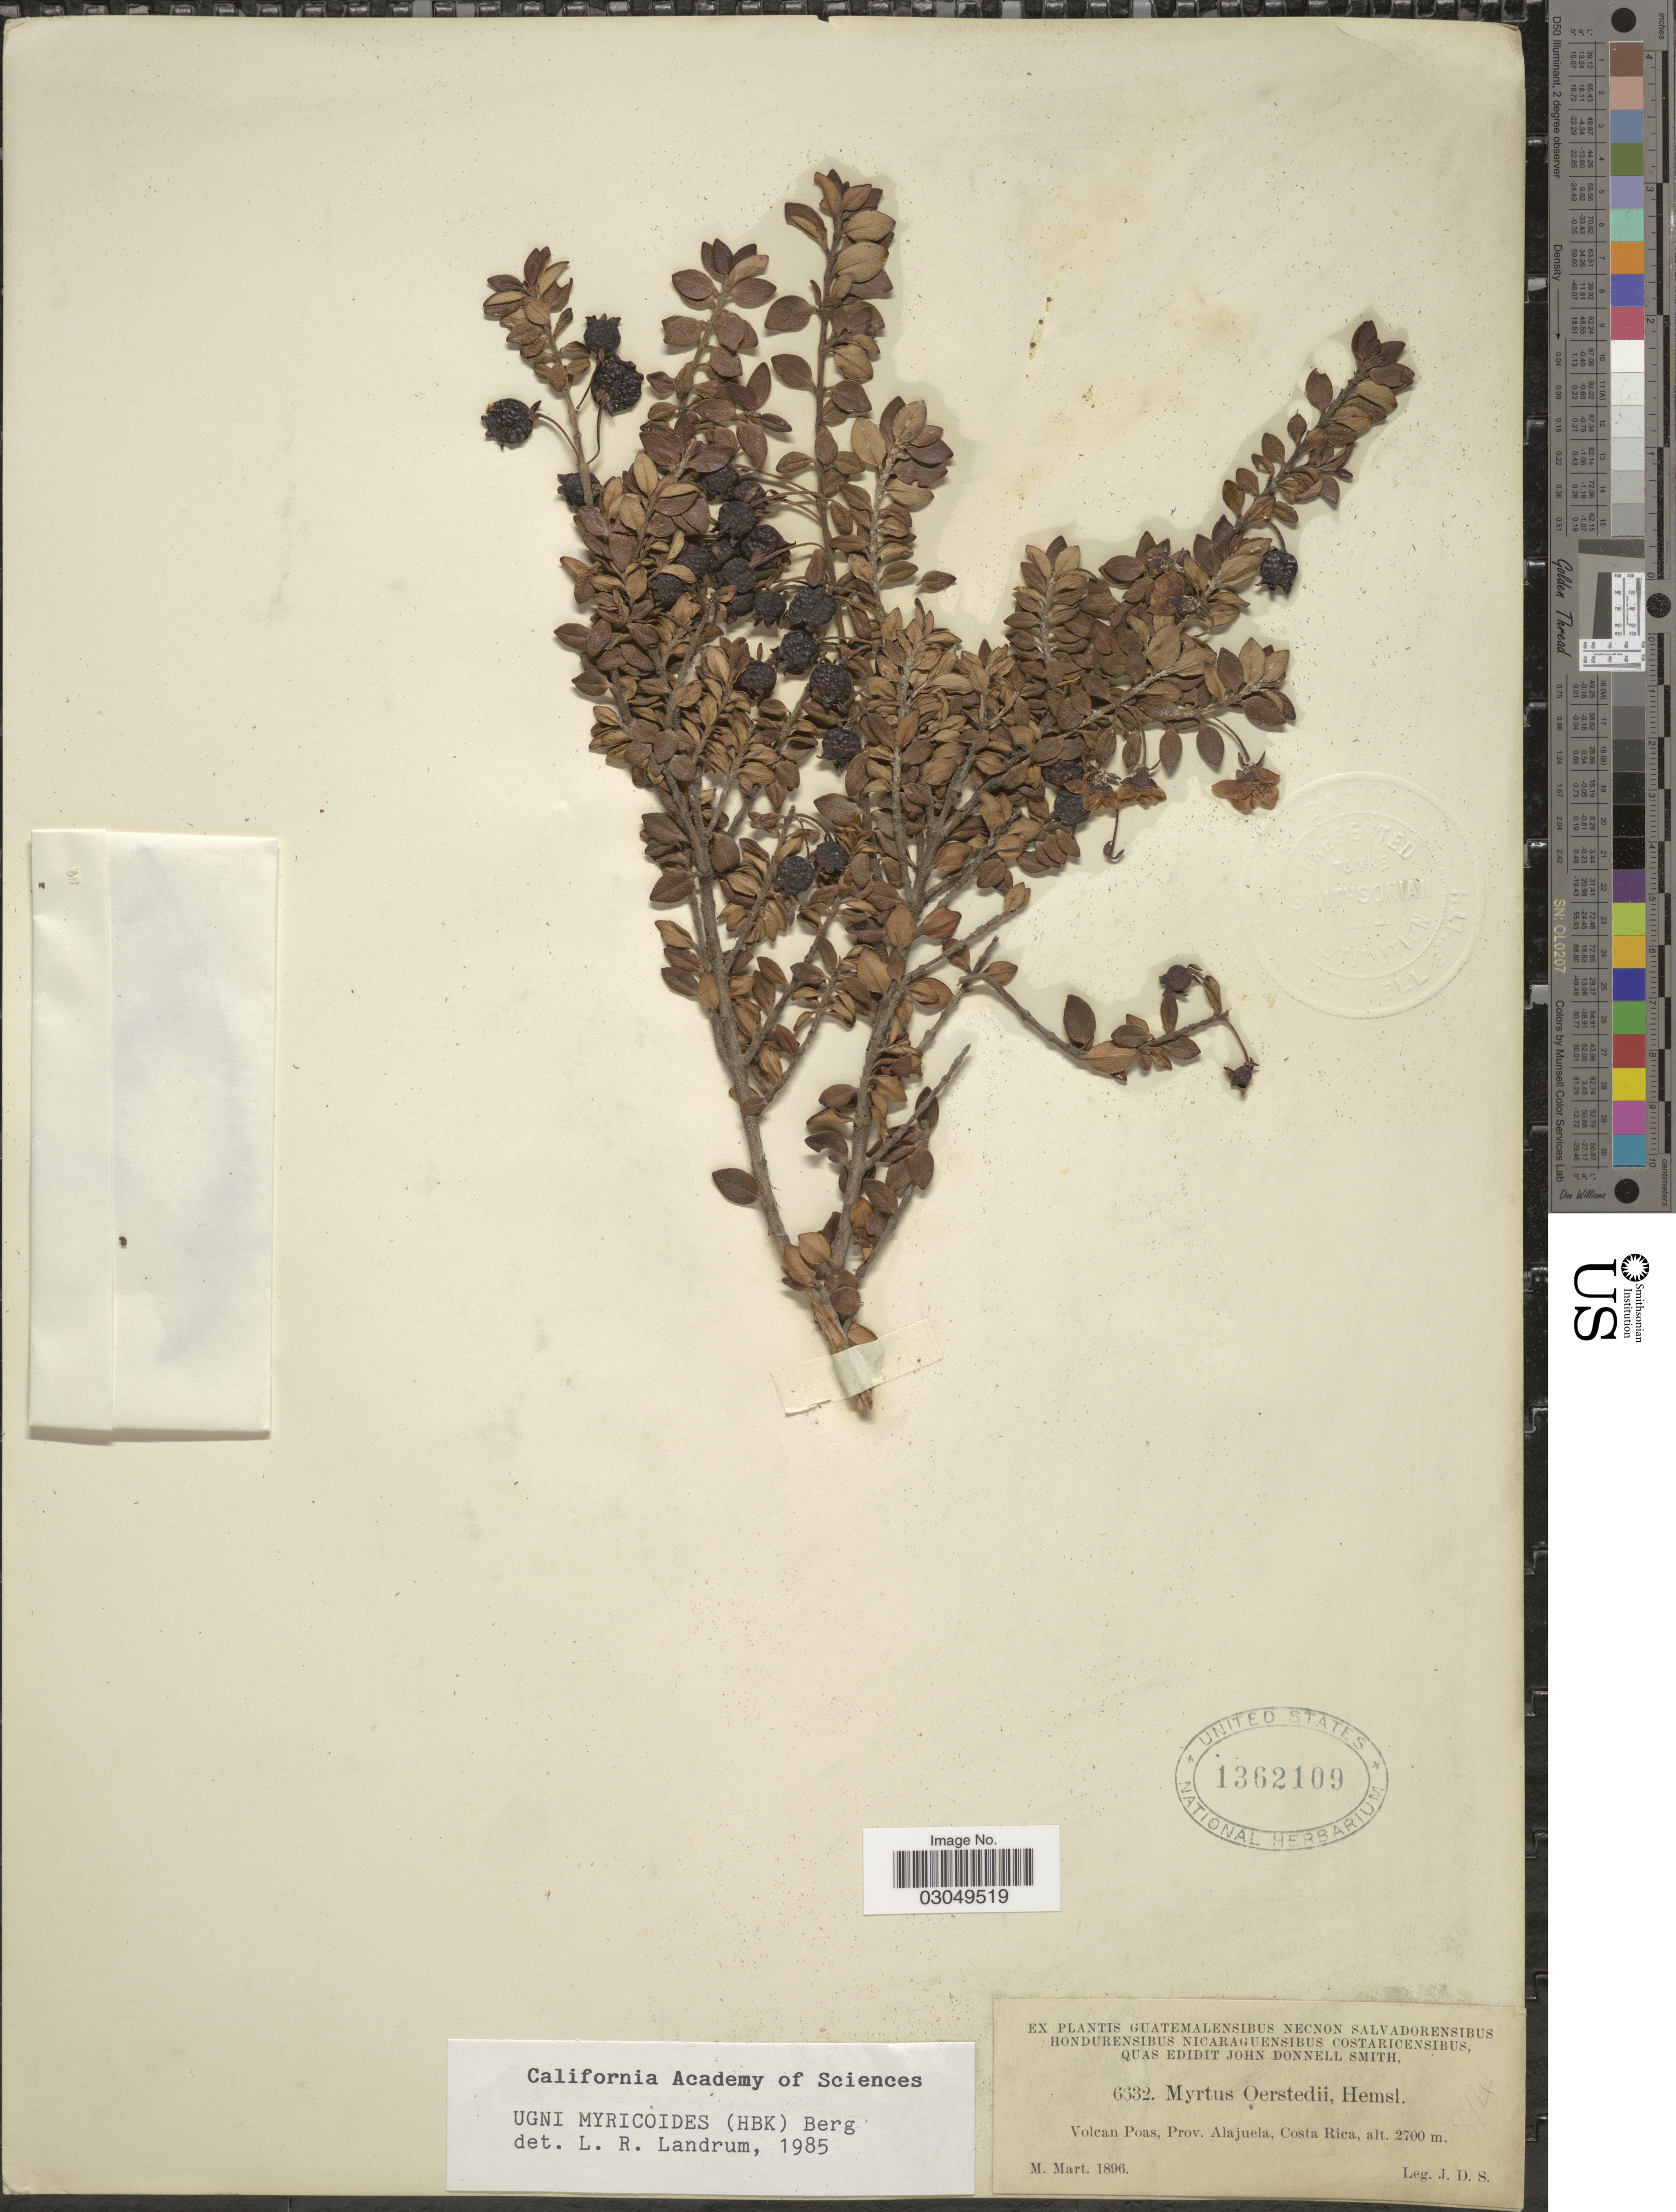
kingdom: Plantae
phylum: Tracheophyta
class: Magnoliopsida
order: Myrtales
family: Myrtaceae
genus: Ugni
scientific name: Ugni myricoides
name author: (Kunth) O. Berg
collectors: J. Donnell Smith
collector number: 6632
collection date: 1896-03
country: Costa Rica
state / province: Alajuela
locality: Volcan Poas.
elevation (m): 2700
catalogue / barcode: US 1362109